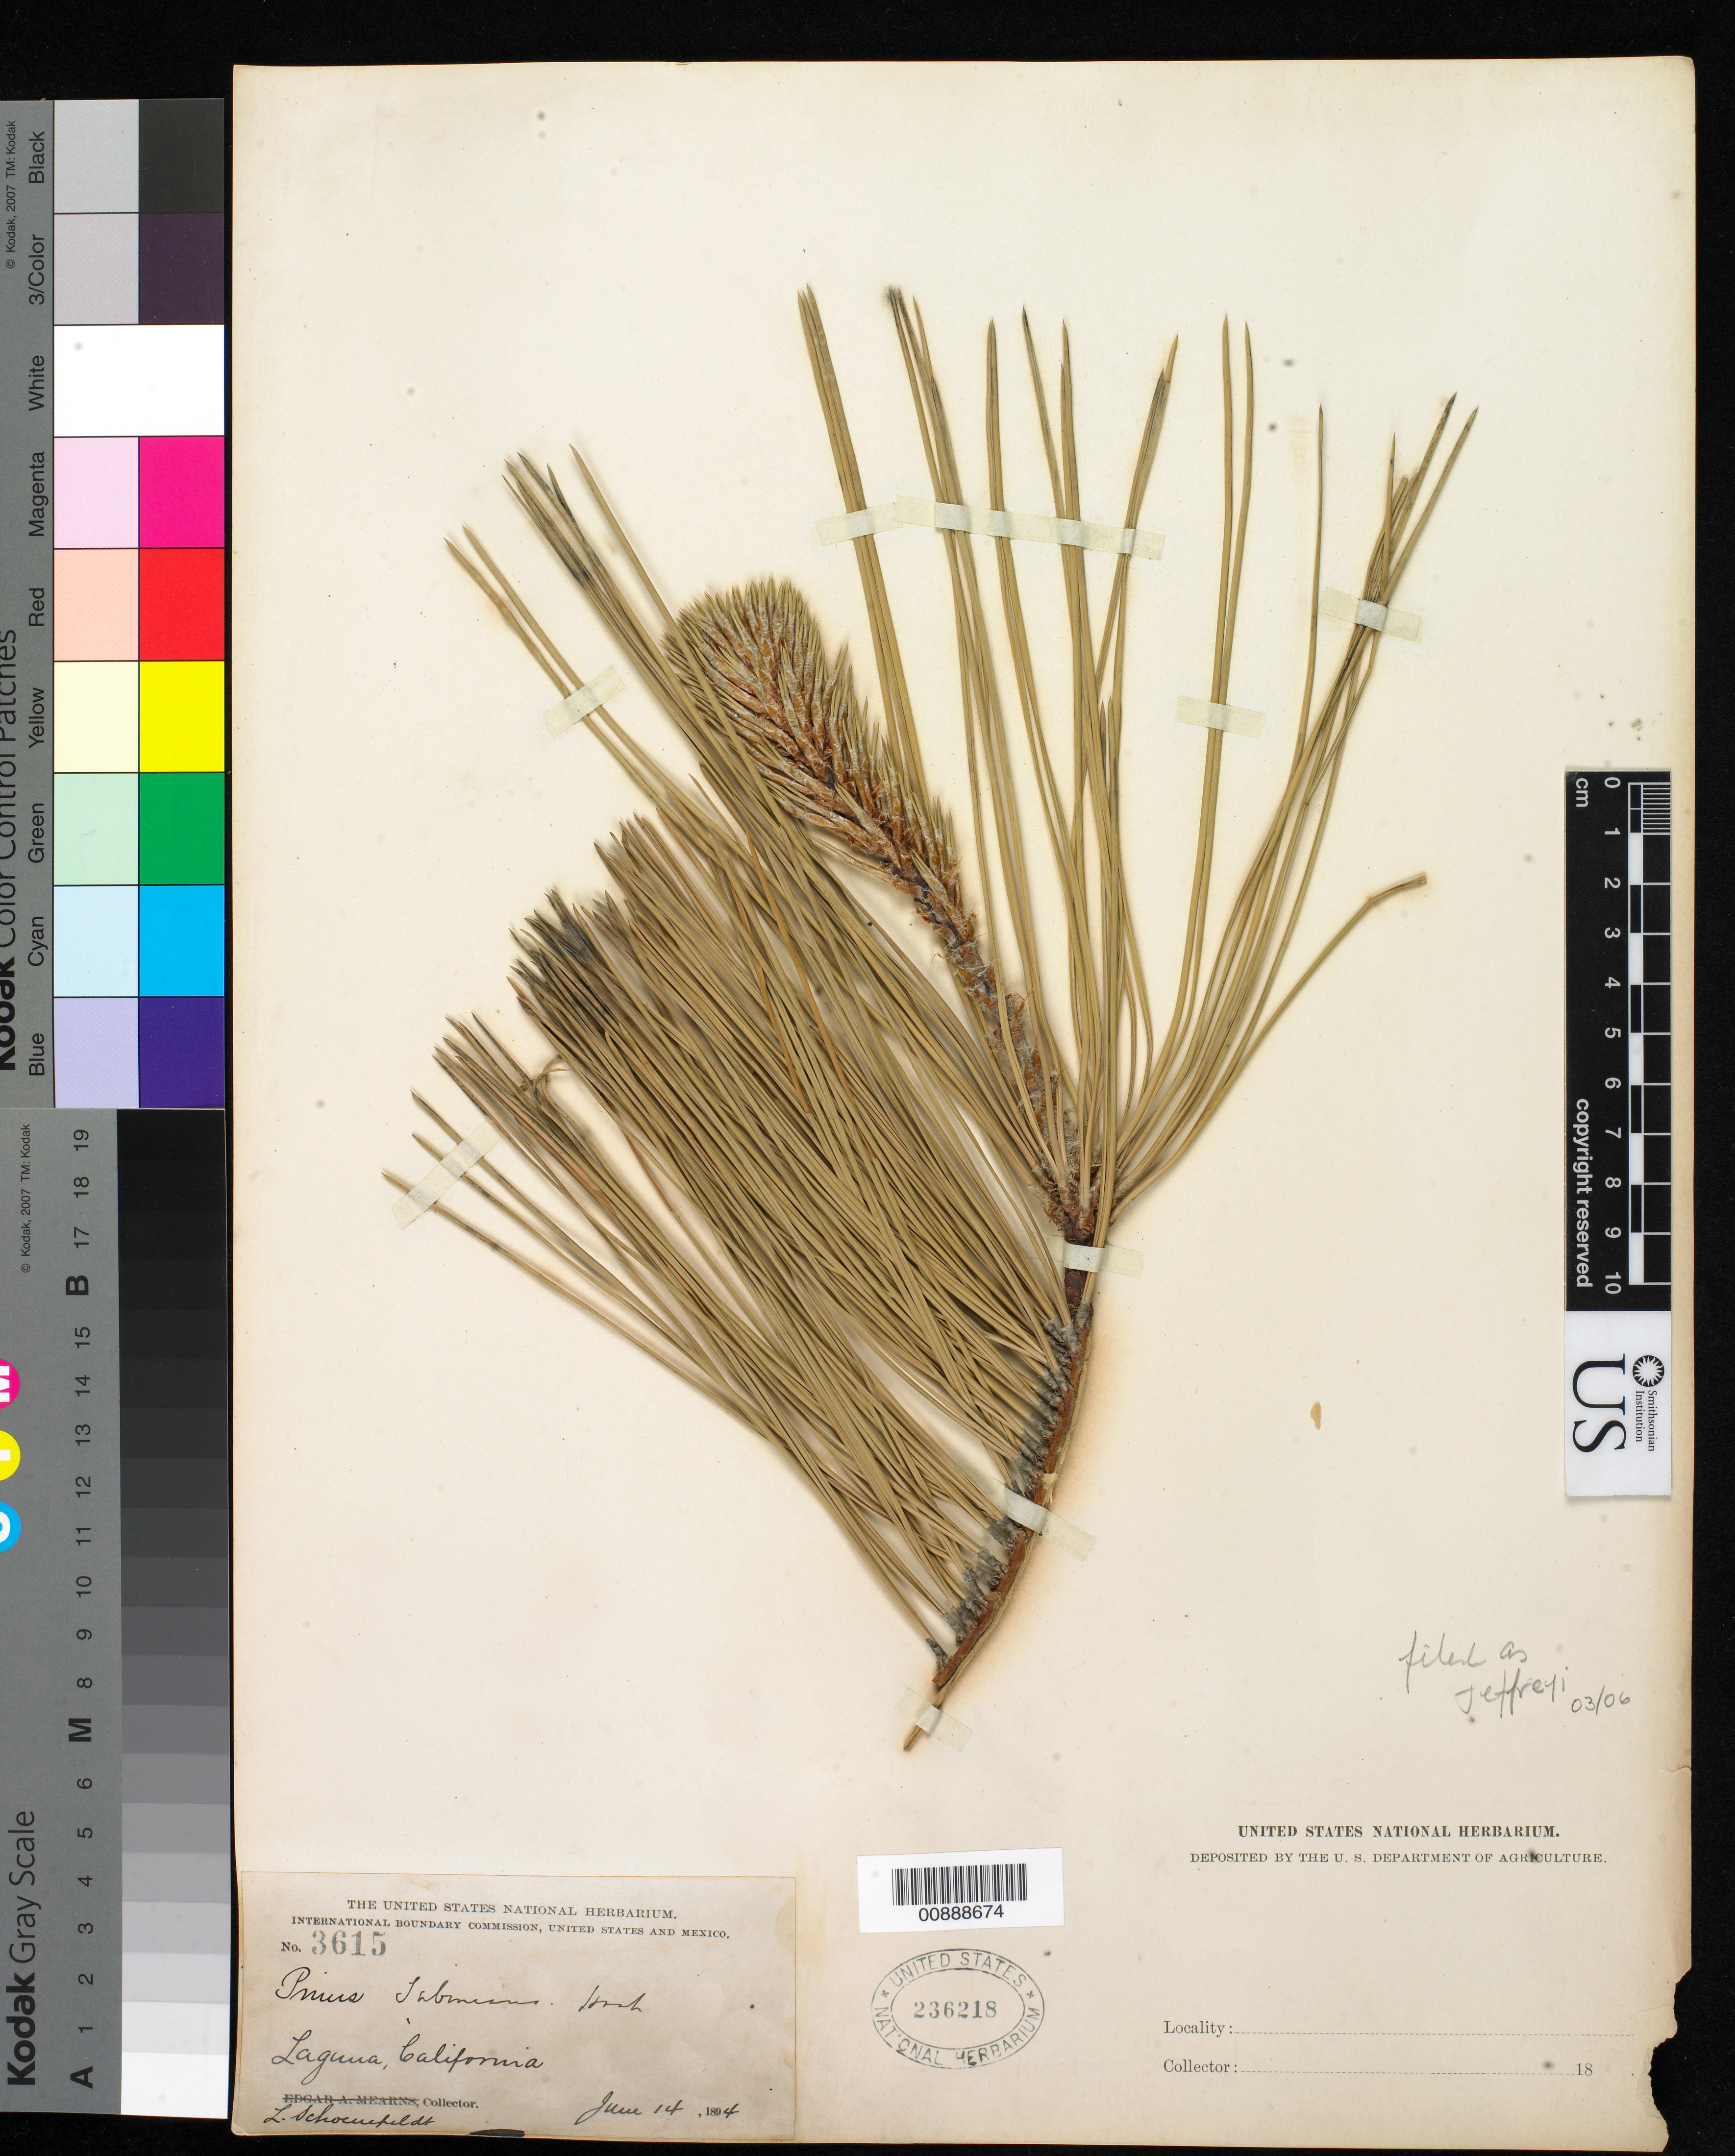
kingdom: Plantae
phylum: Tracheophyta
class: Pinopsida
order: Pinales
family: Pinaceae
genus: Pinus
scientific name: Pinus jeffreyi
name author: Balf.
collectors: L. Schoenfeldt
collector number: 3615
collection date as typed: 14 Jun 1894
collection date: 1894-06-14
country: United States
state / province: California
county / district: Orange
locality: Laguna, California.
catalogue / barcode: US 236218